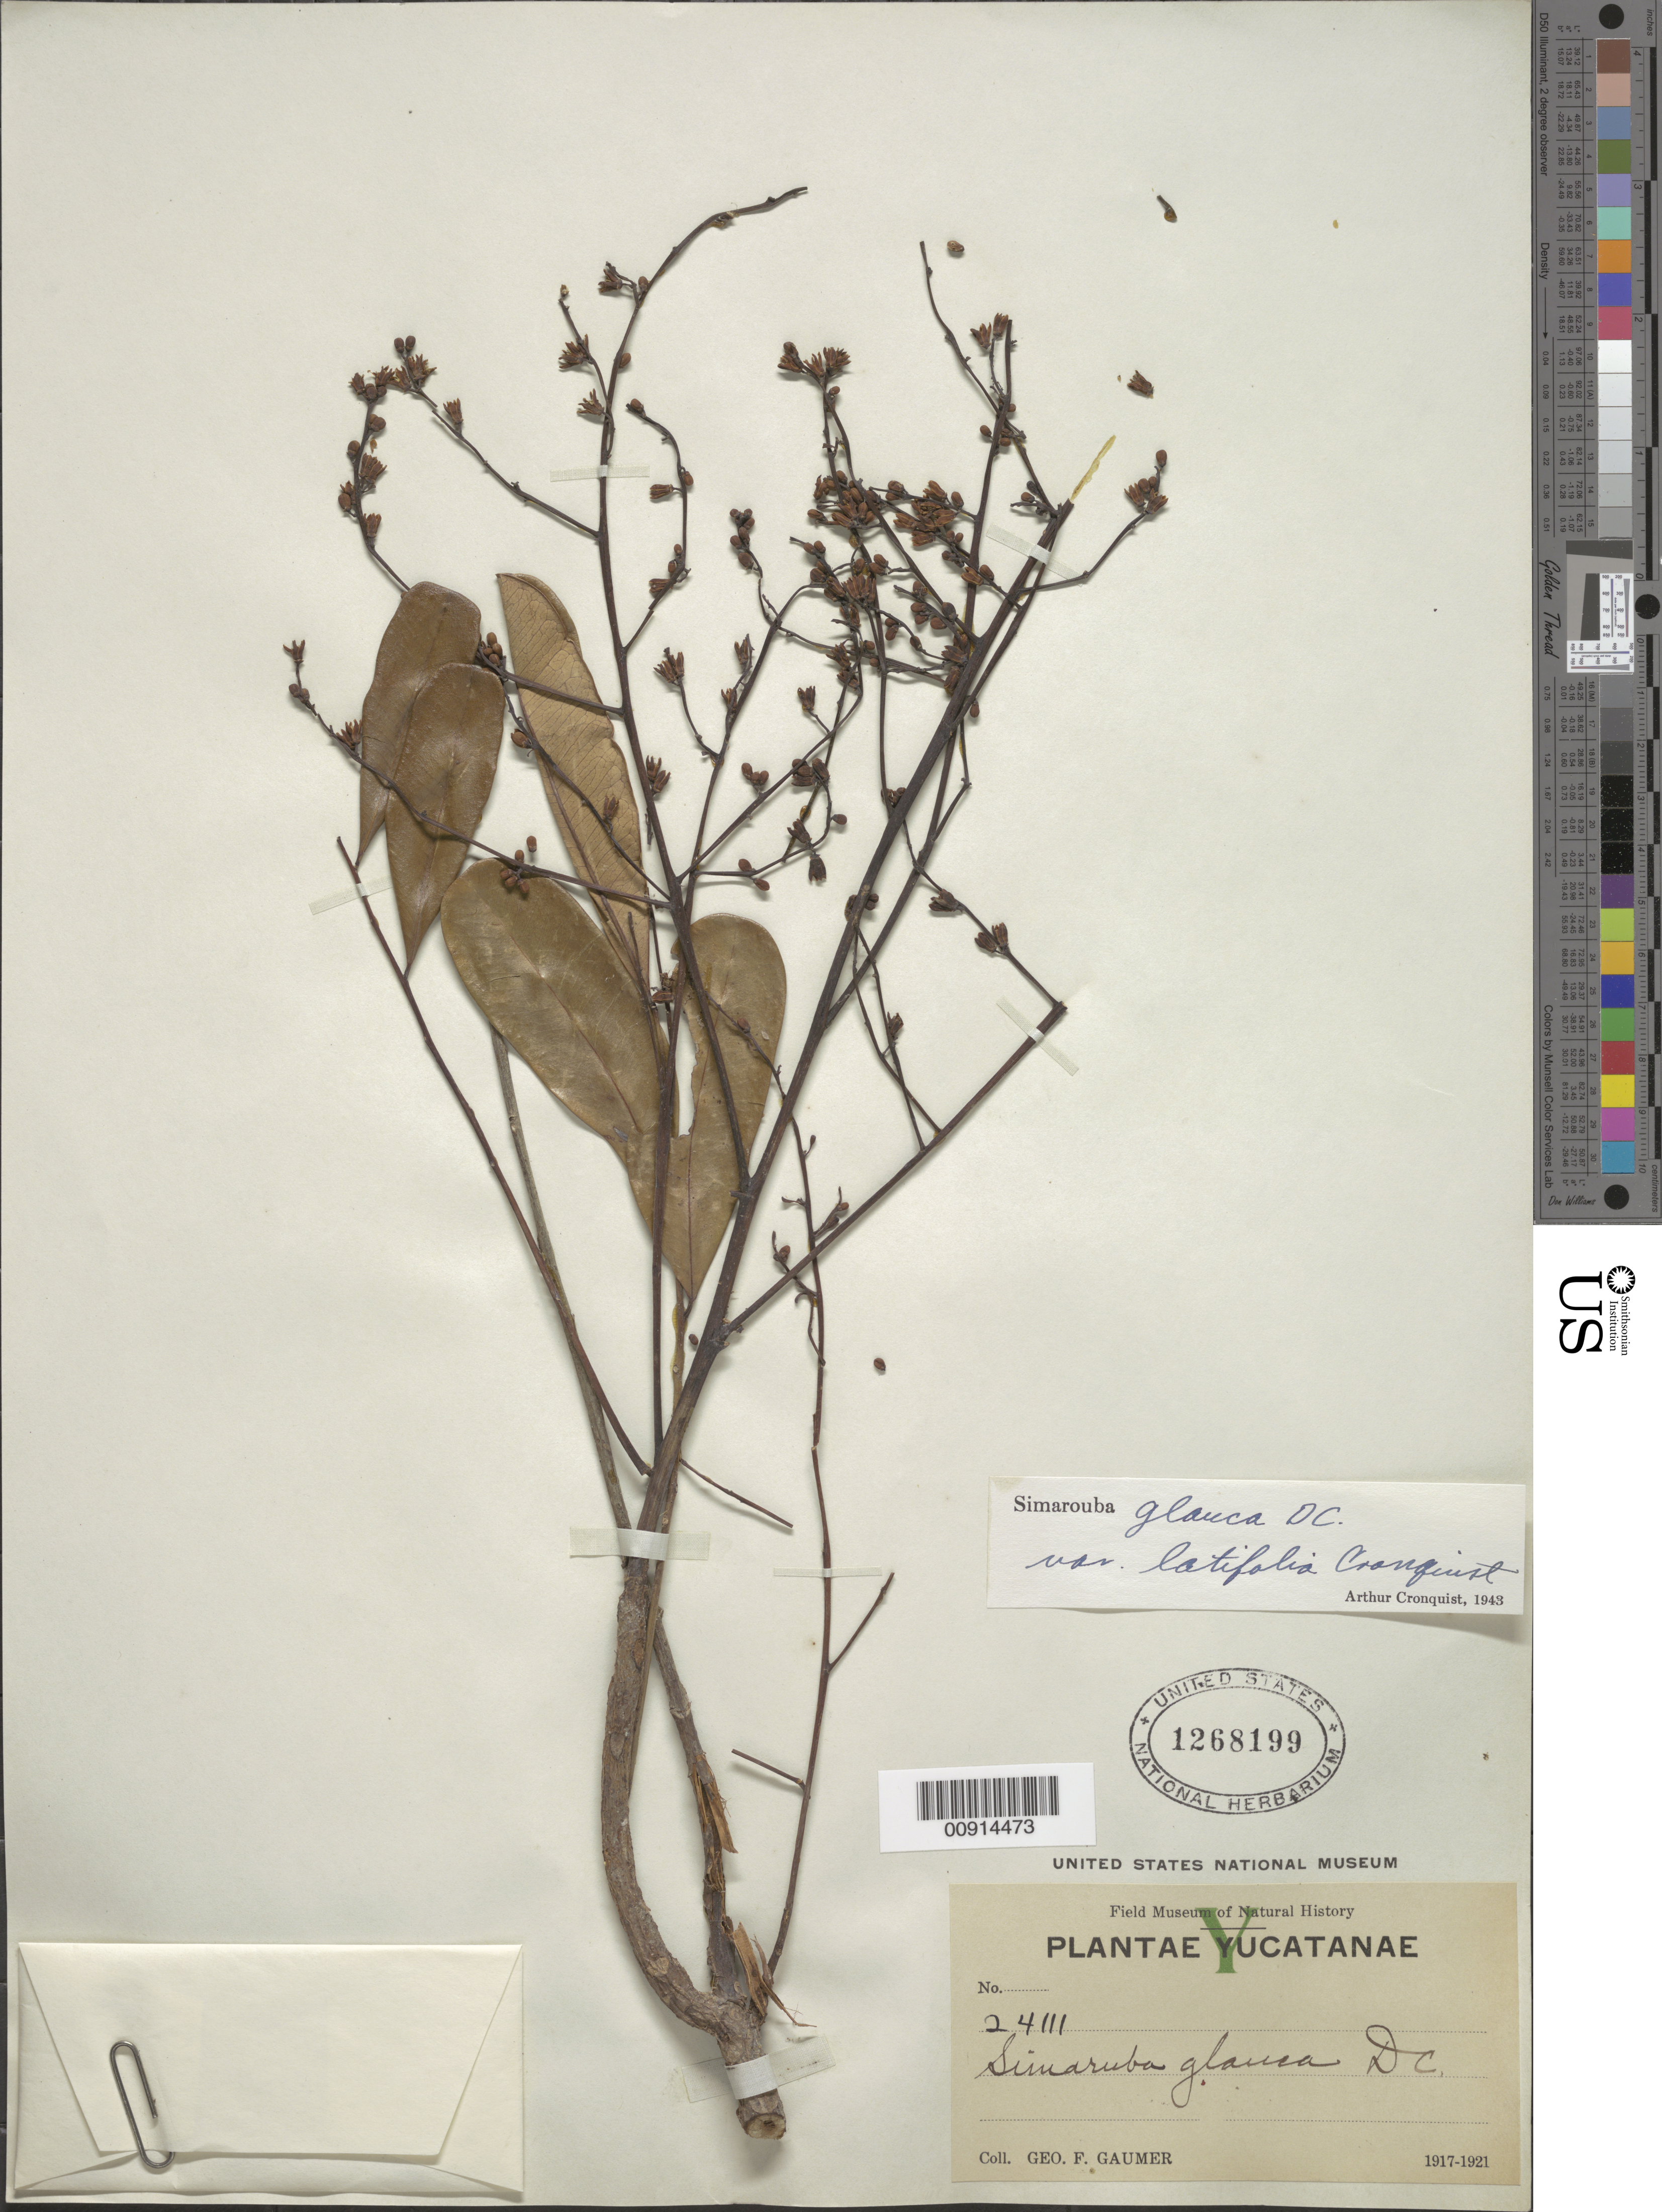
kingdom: Plantae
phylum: Tracheophyta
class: Magnoliopsida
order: Sapindales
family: Simaroubaceae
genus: Simarouba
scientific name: Simarouba glauca var. latifolia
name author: Cronq.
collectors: G. F. Gaumer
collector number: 24111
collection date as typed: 1917 to -- --- 1921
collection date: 1917/1921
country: Mexico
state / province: Yucatán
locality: Yucatán.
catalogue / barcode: US 1268199